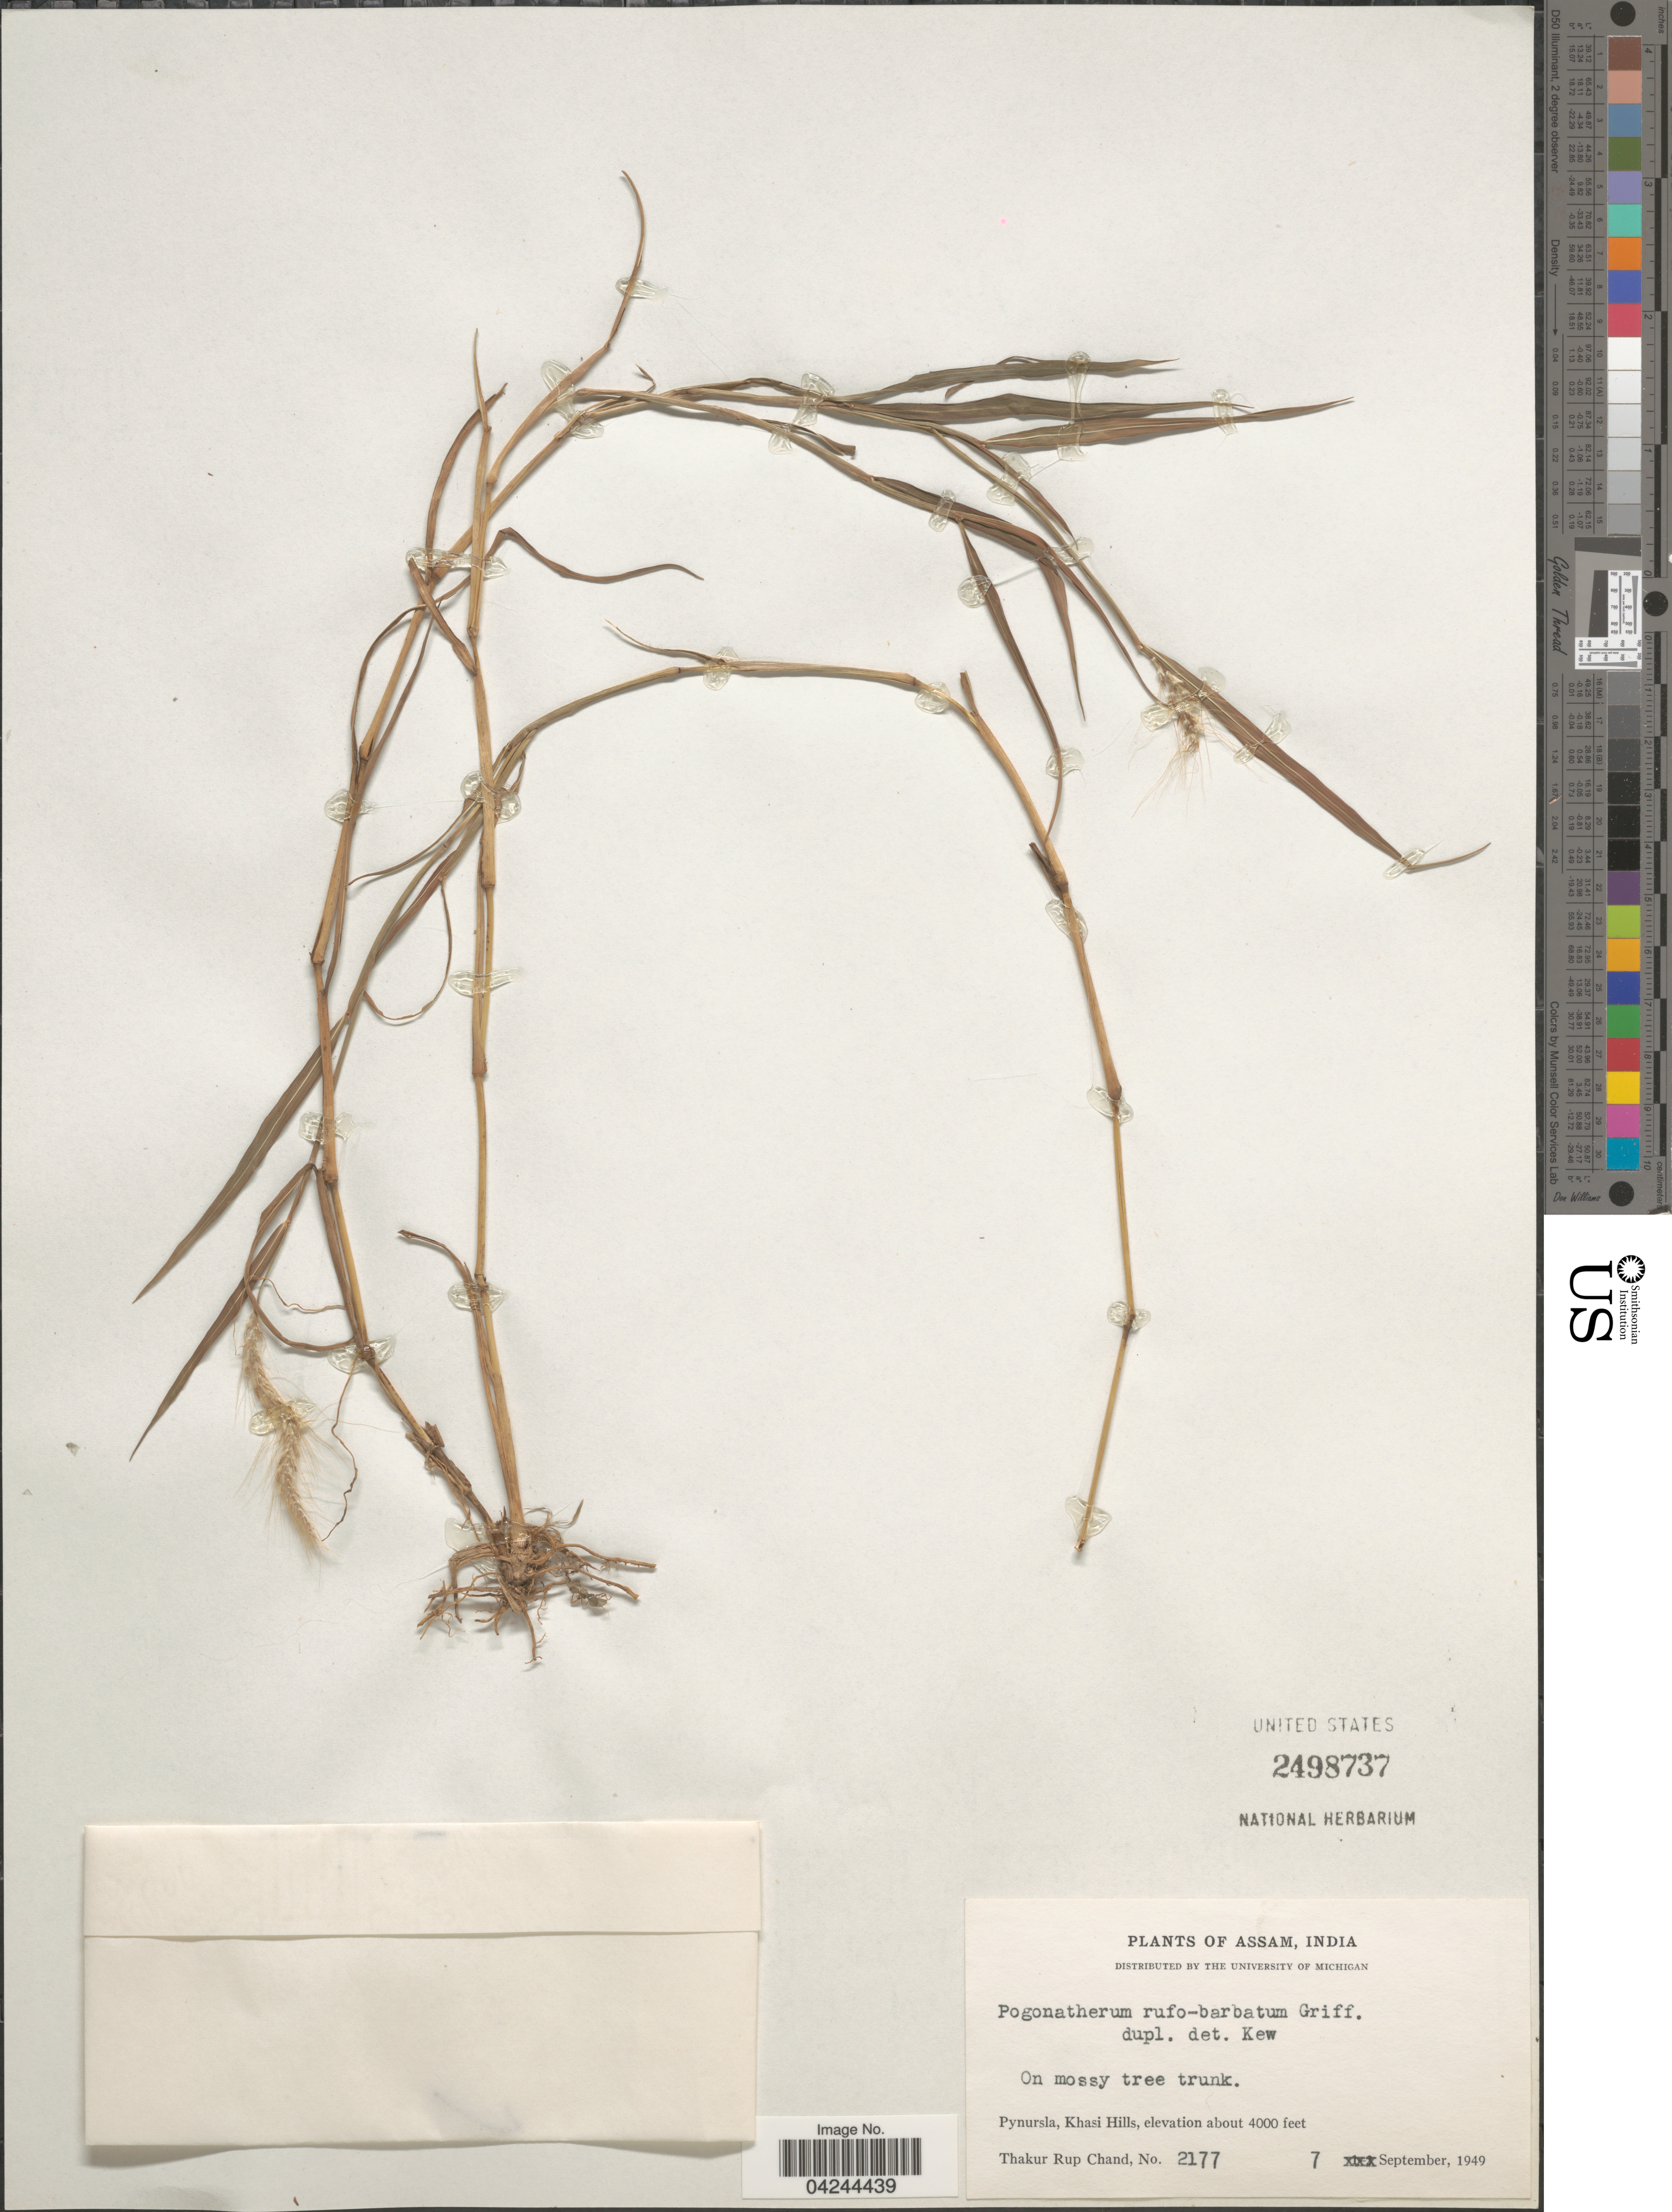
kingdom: Plantae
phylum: Tracheophyta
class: Liliopsida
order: Poales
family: Poaceae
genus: Pogonatherum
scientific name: Pogonatherum paniceum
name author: (Lam.) Hack.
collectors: T. R. Chand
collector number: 2177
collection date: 1949-09-07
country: India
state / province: Meghalaya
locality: On mossy tree trunk. Pynursla, Khasi Hills.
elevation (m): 1219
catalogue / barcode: US 2498737